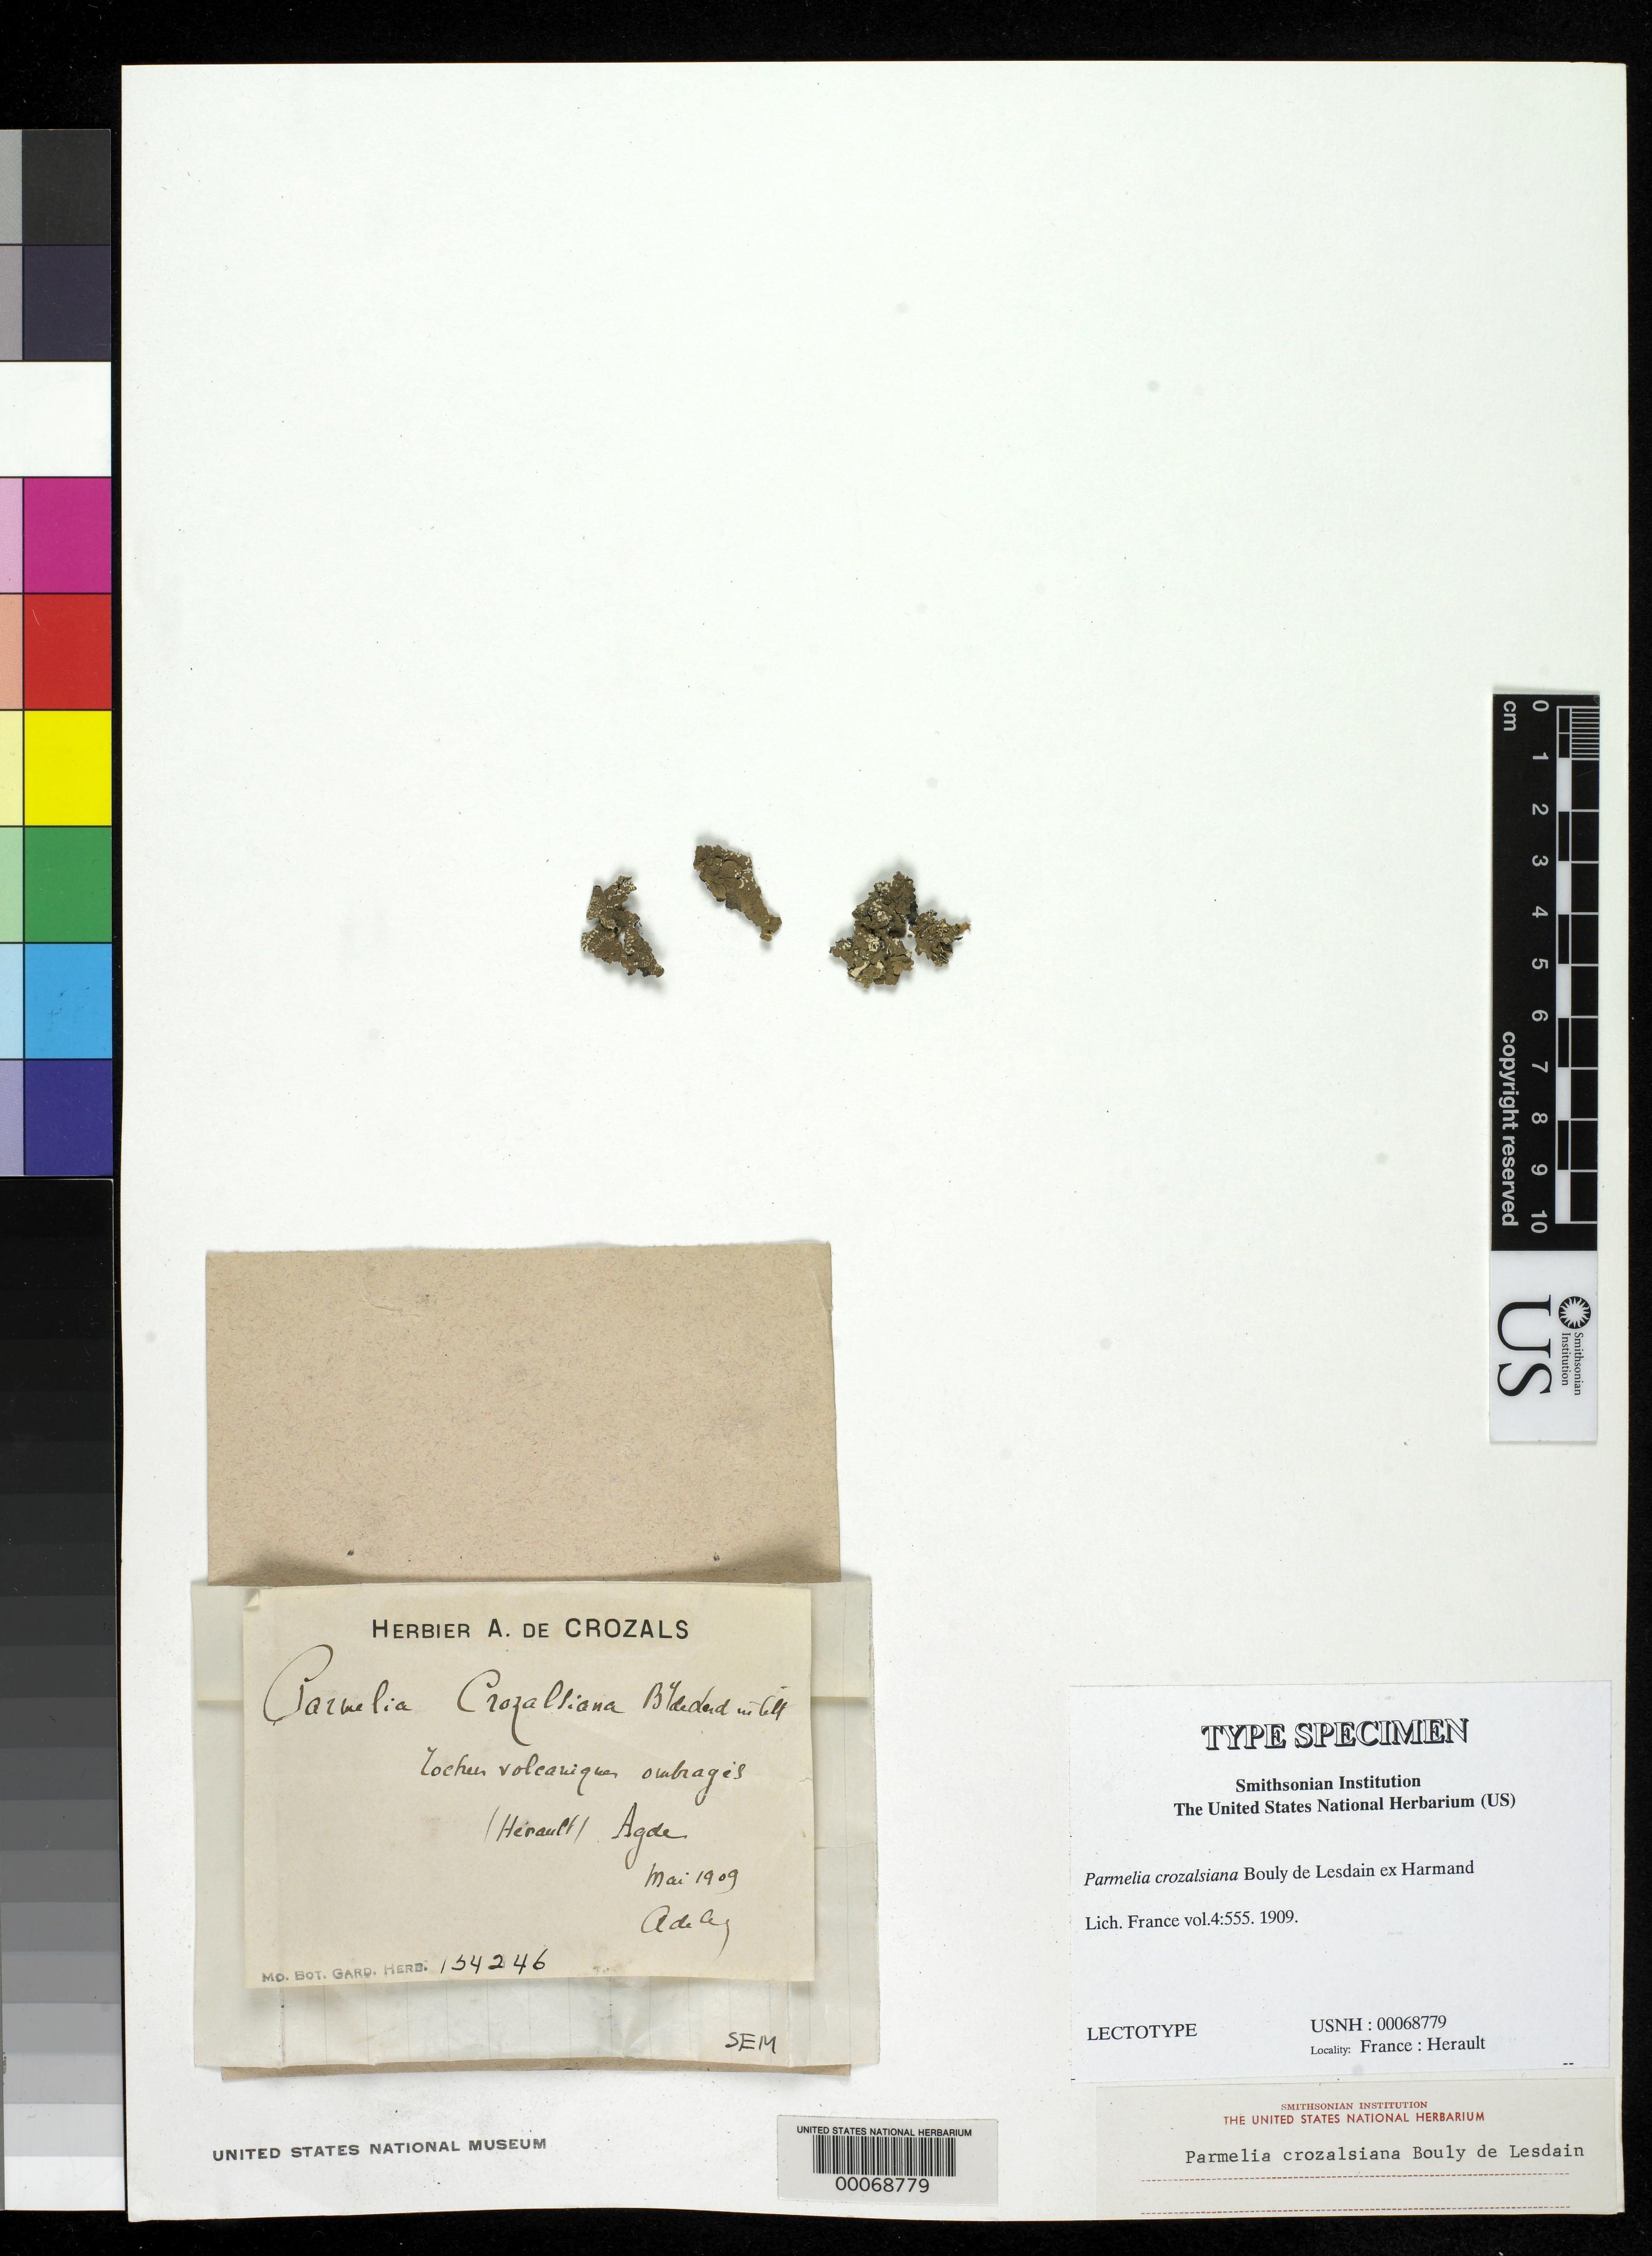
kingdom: Fungi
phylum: Ascomycota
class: Lecanoromycetes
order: Lecanorales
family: Parmeliaceae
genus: Parmelia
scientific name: Parmelia crozalsiana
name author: B. de Lesd. ex Harm.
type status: Type Collection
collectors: A. de Crozals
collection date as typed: May 1909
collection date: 1909-05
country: France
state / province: Occitanie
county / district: Hérault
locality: Adge Herault.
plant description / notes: Specimen originally recorded (and labeled) as "lectotype" but without information on lectotype publication.